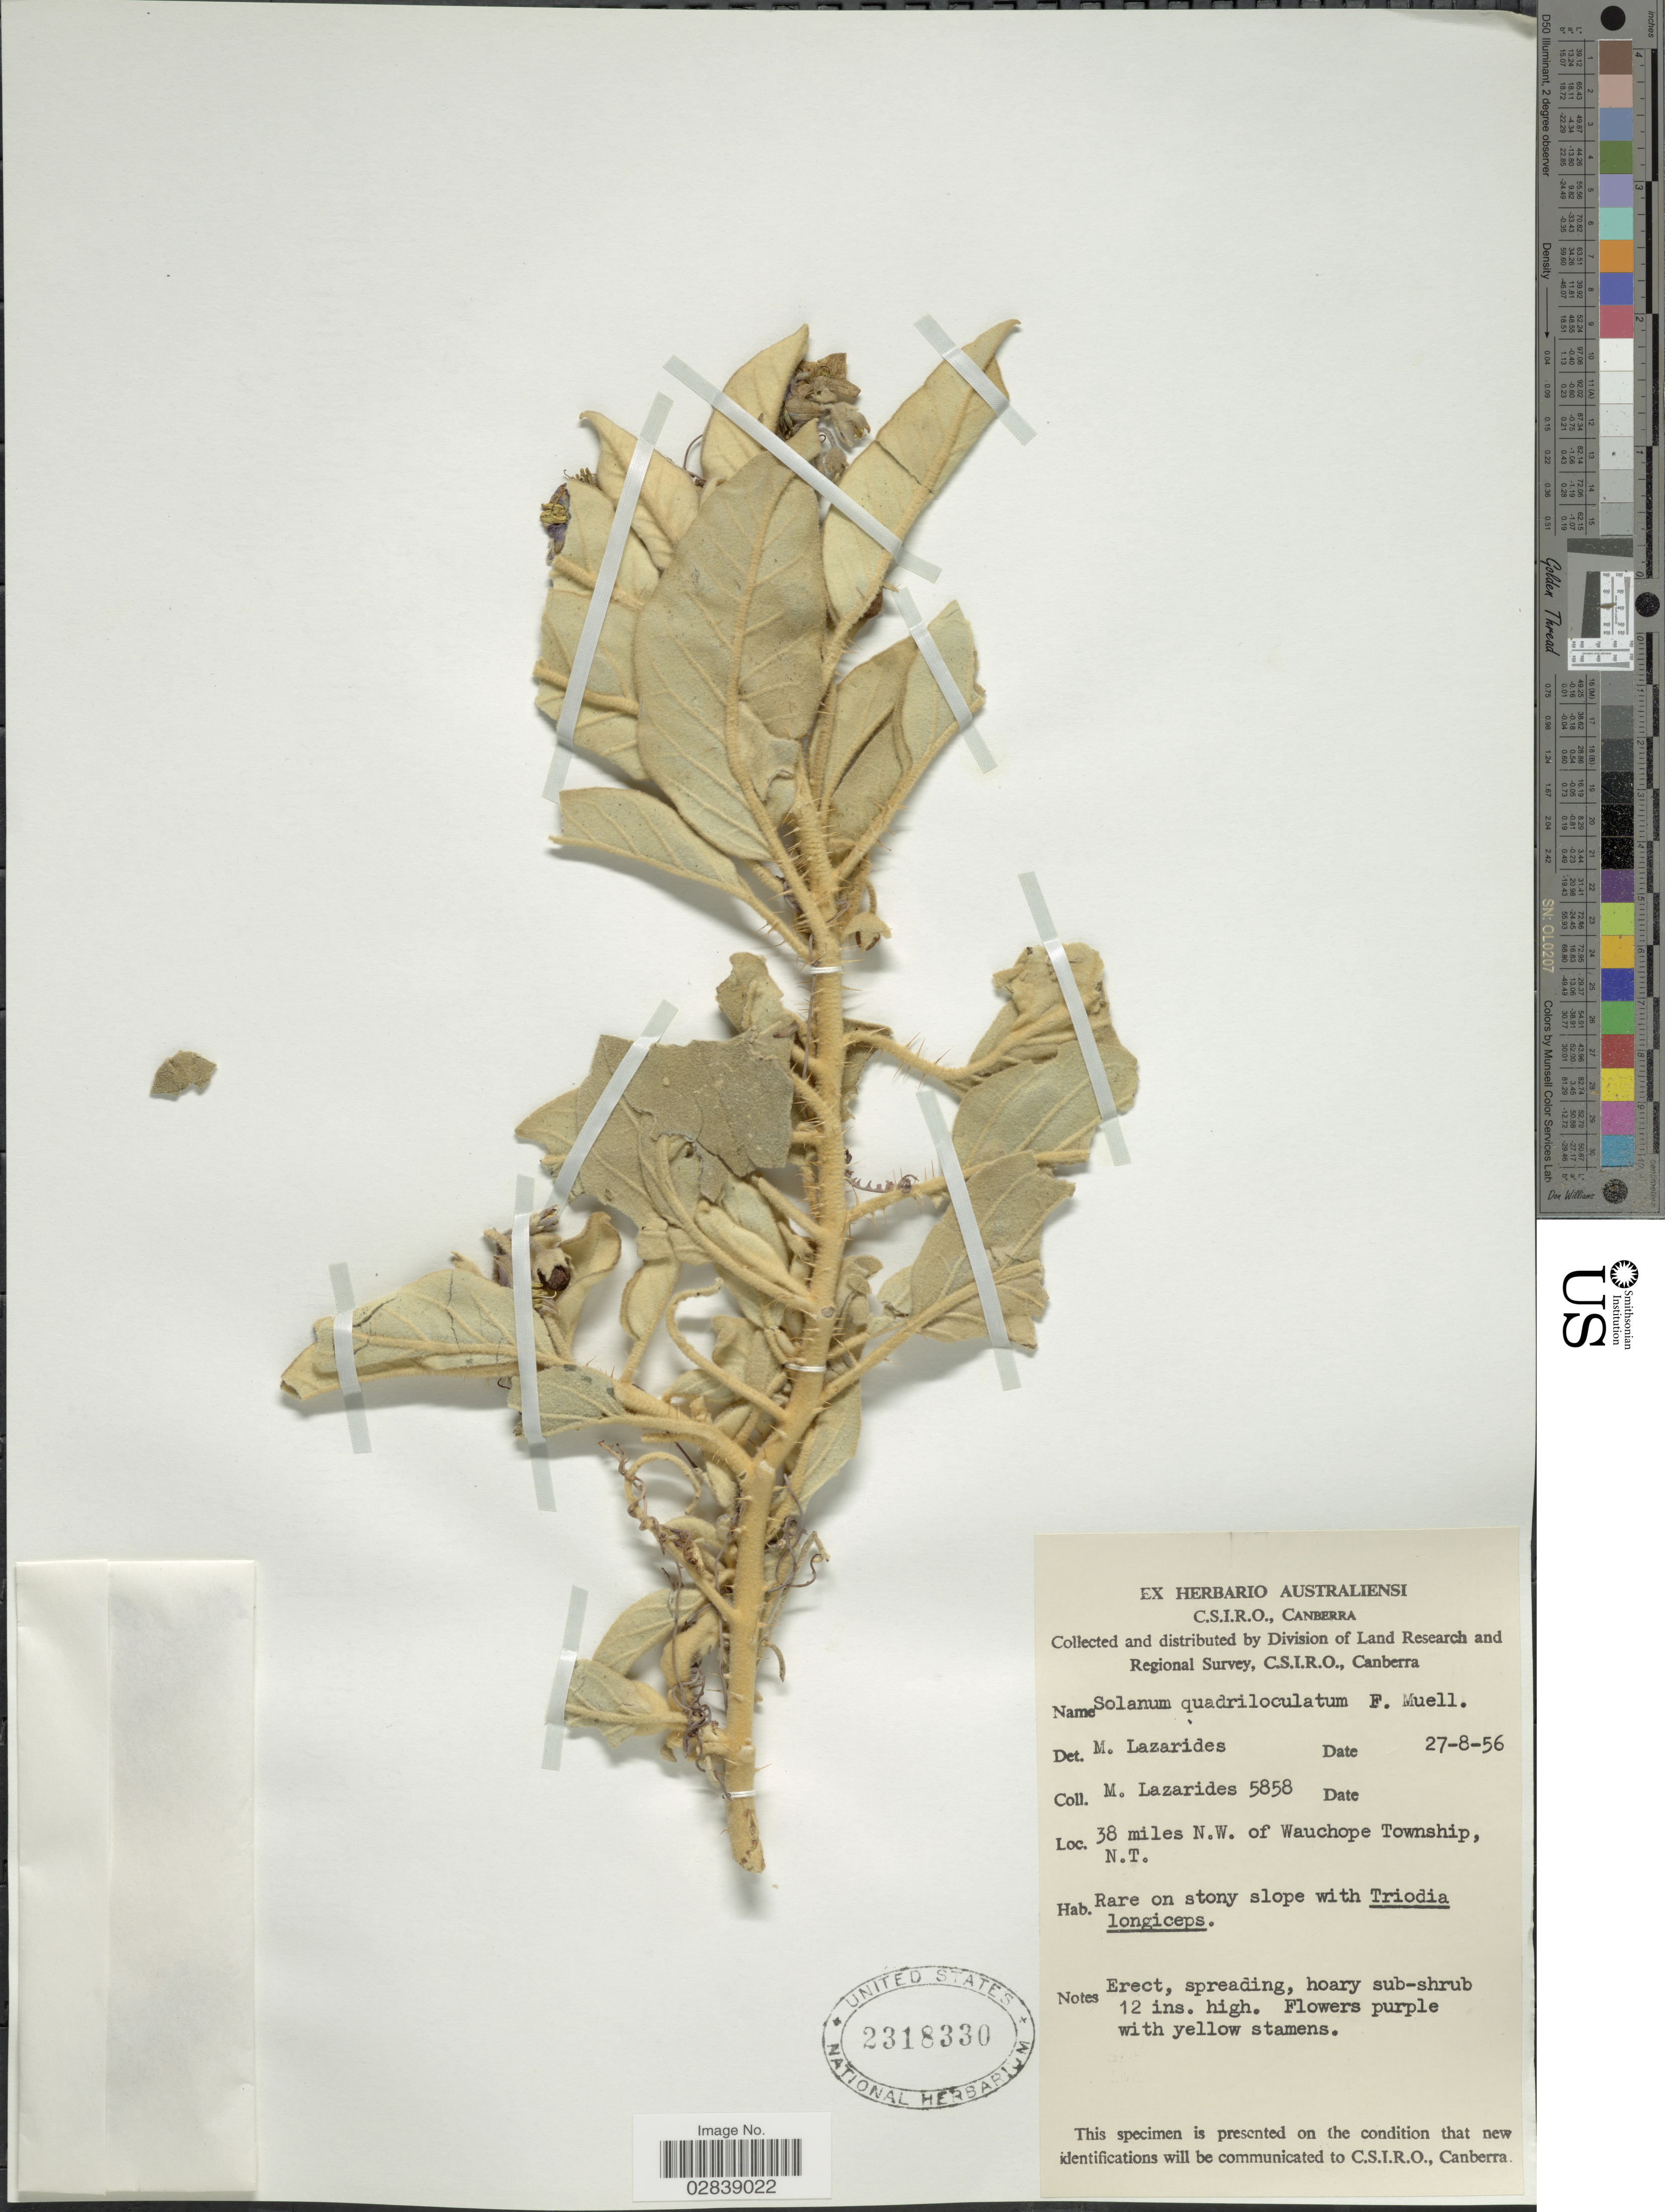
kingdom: Plantae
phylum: Tracheophyta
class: Magnoliopsida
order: Solanales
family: Solanaceae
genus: Solanum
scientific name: Solanum quadriloculatum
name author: F. Muell.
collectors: M. Lazarides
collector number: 5858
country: Australia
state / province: Northern Territory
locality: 38 miles N.W. of Wauchope Township, N.T.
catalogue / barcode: US 2318330